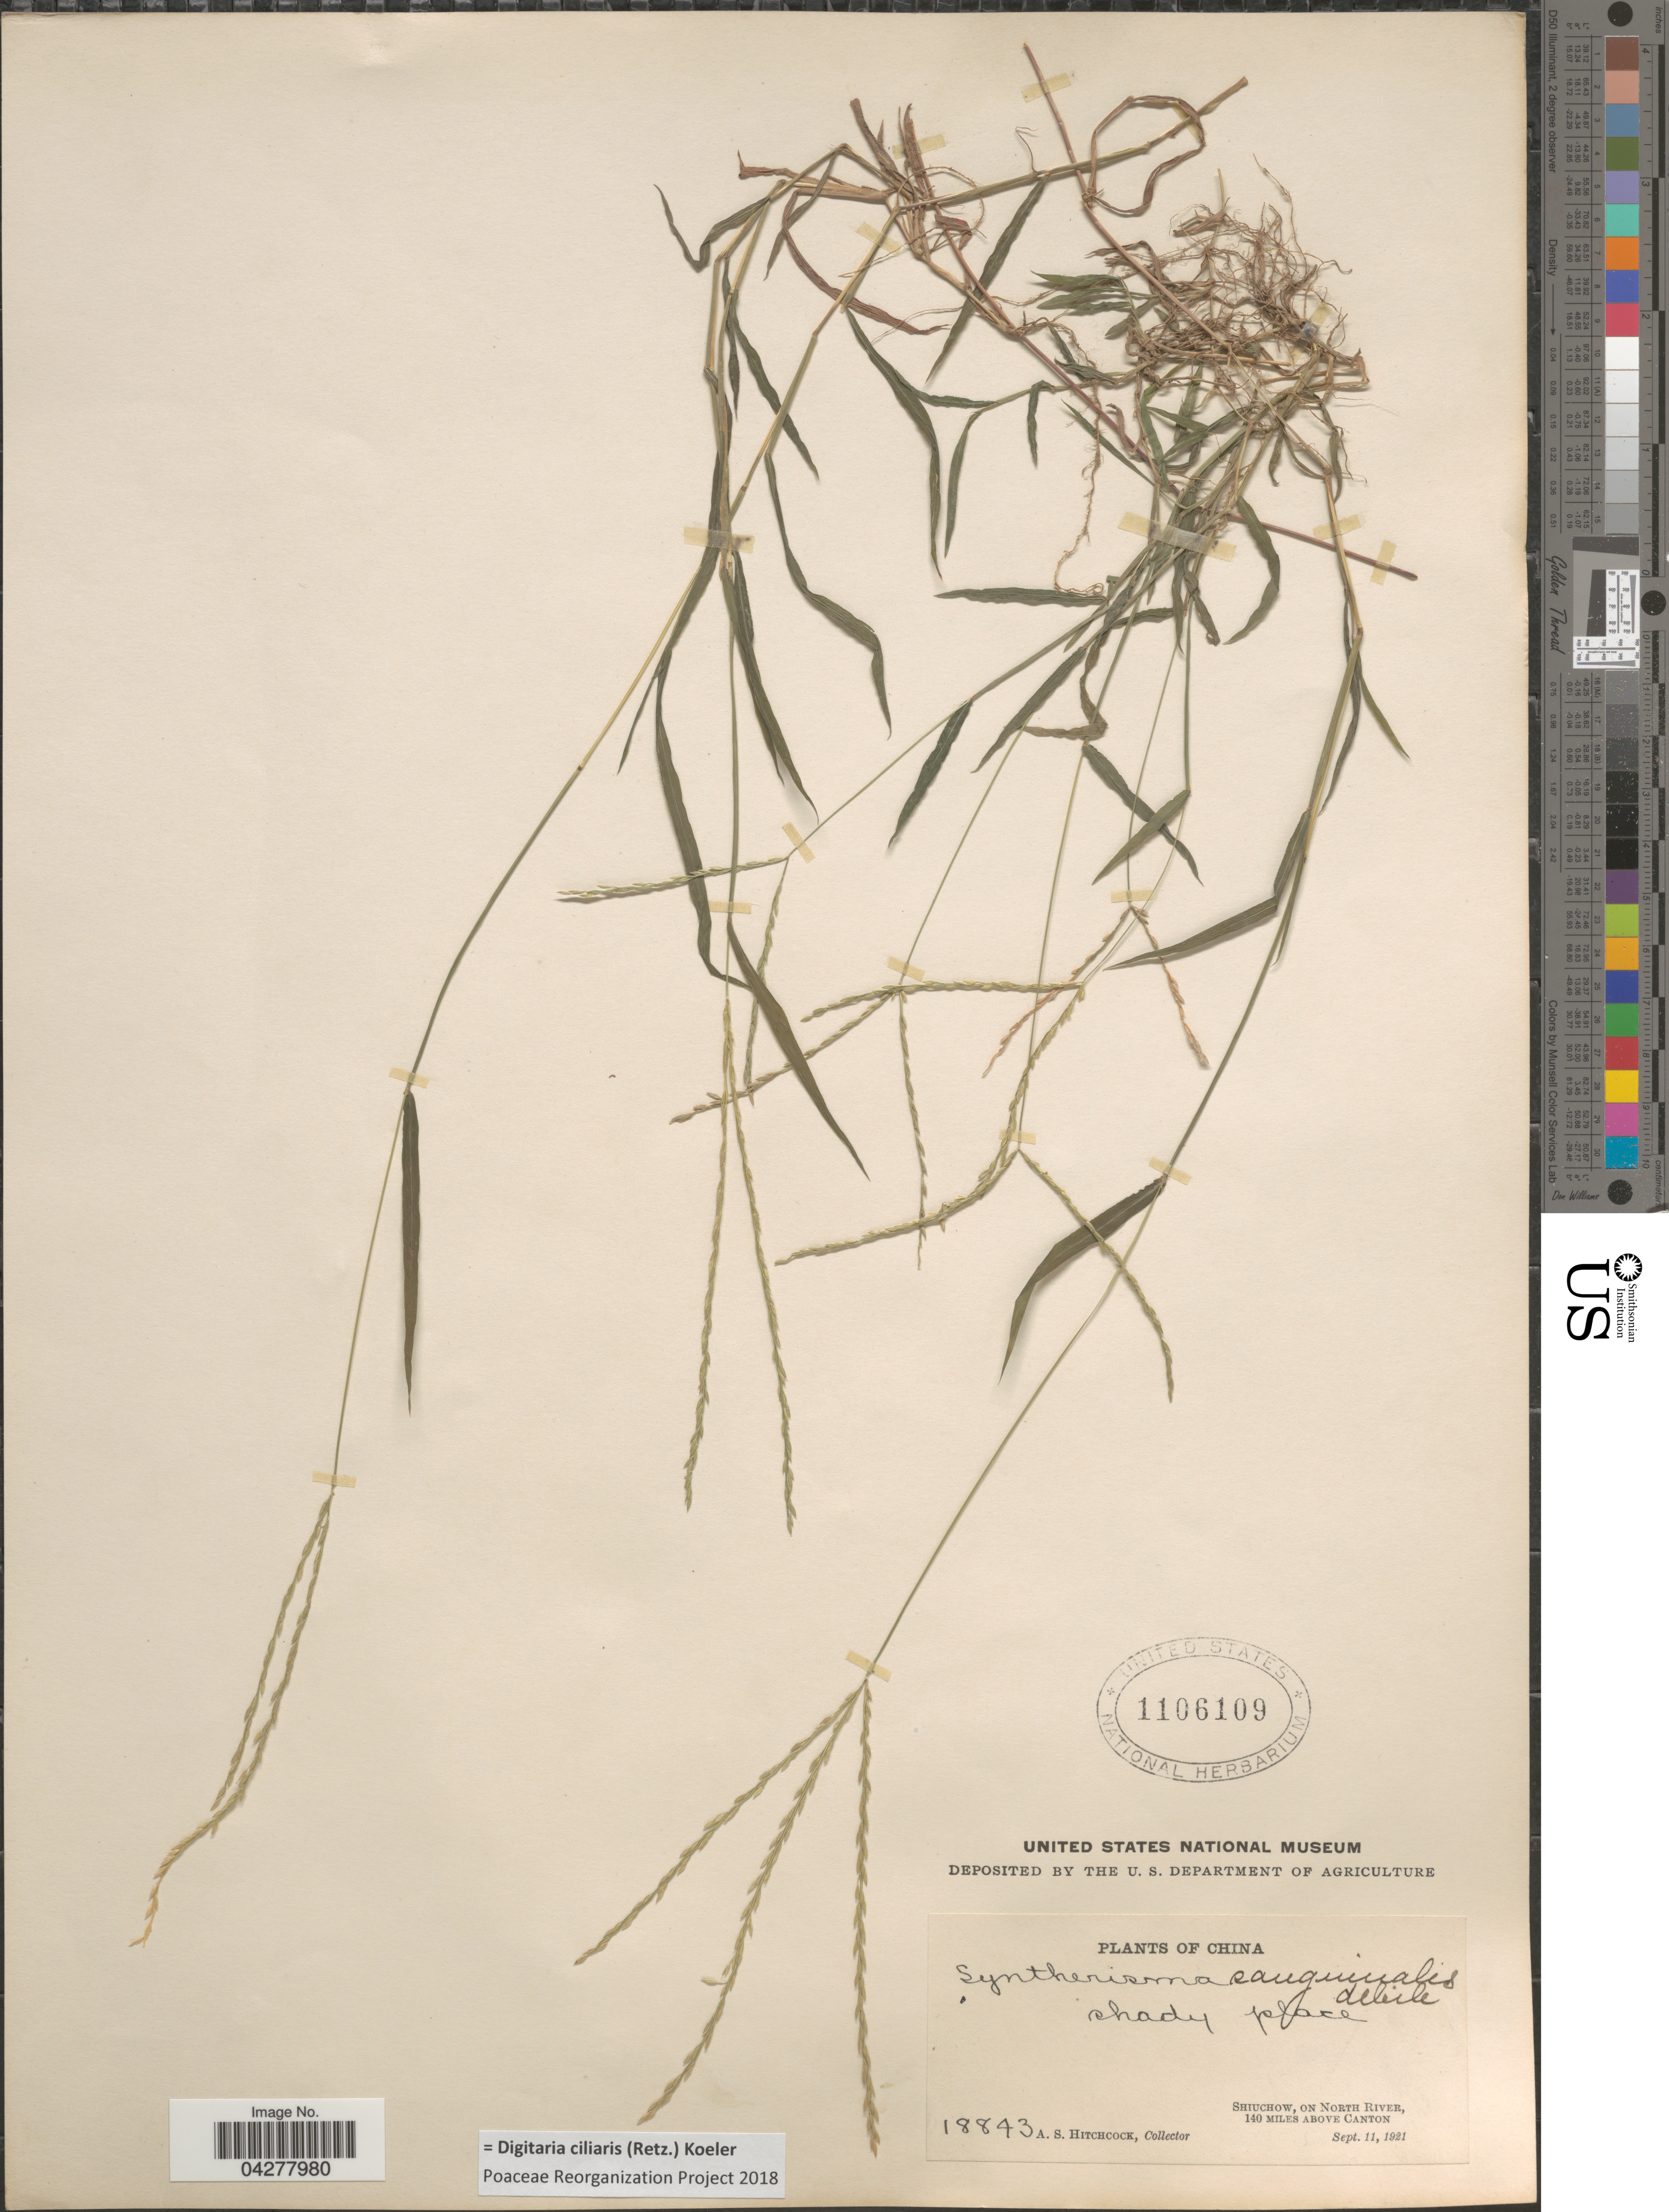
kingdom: Plantae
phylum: Tracheophyta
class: Liliopsida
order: Poales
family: Poaceae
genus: Digitaria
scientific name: Digitaria ciliaris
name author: (Retz.) Koeler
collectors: A. S. Hitchcock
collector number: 18843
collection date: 1921-09-11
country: China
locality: Shady place. Shiuchow, on North River, 140 miles above Canton.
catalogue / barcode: US 1106109